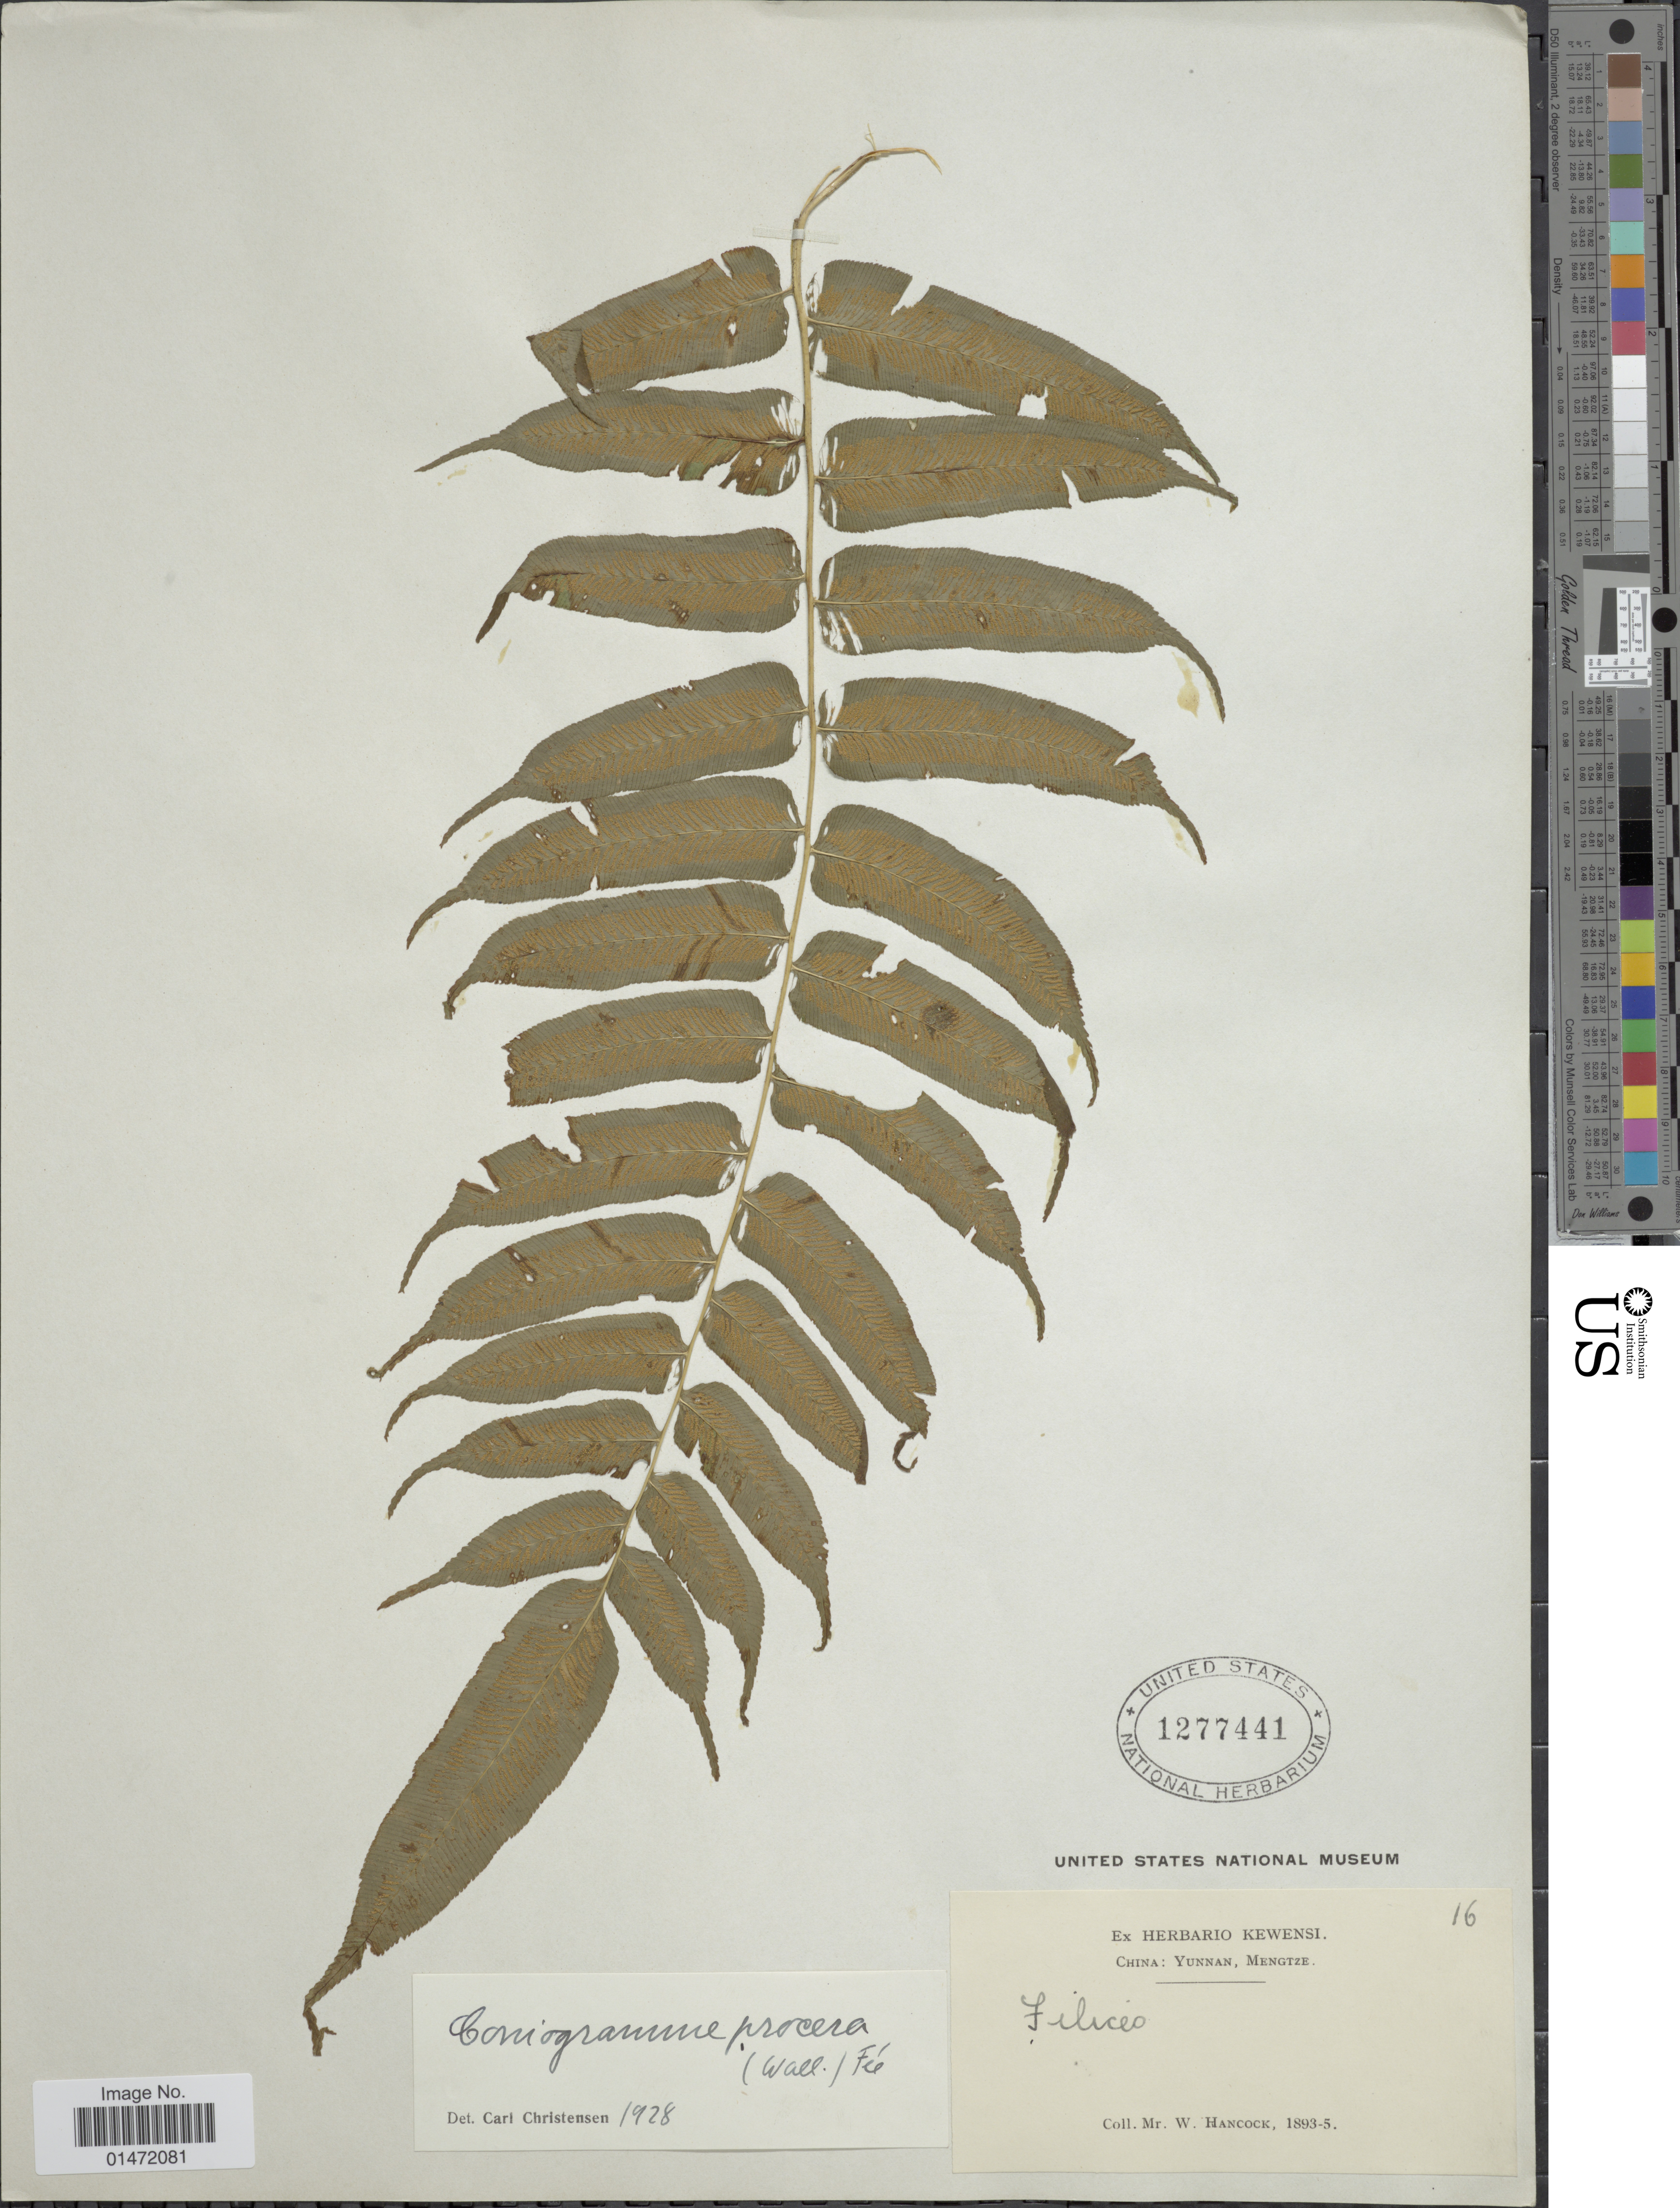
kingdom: Plantae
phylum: Tracheophyta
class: Polypodiopsida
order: Polypodiales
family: Pteridaceae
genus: Coniogramme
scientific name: Coniogramme procera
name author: (Wall.) Fée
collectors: W. Hancock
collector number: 16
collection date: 1893/1895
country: China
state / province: Yunnan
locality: Mengtze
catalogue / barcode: US 1277441